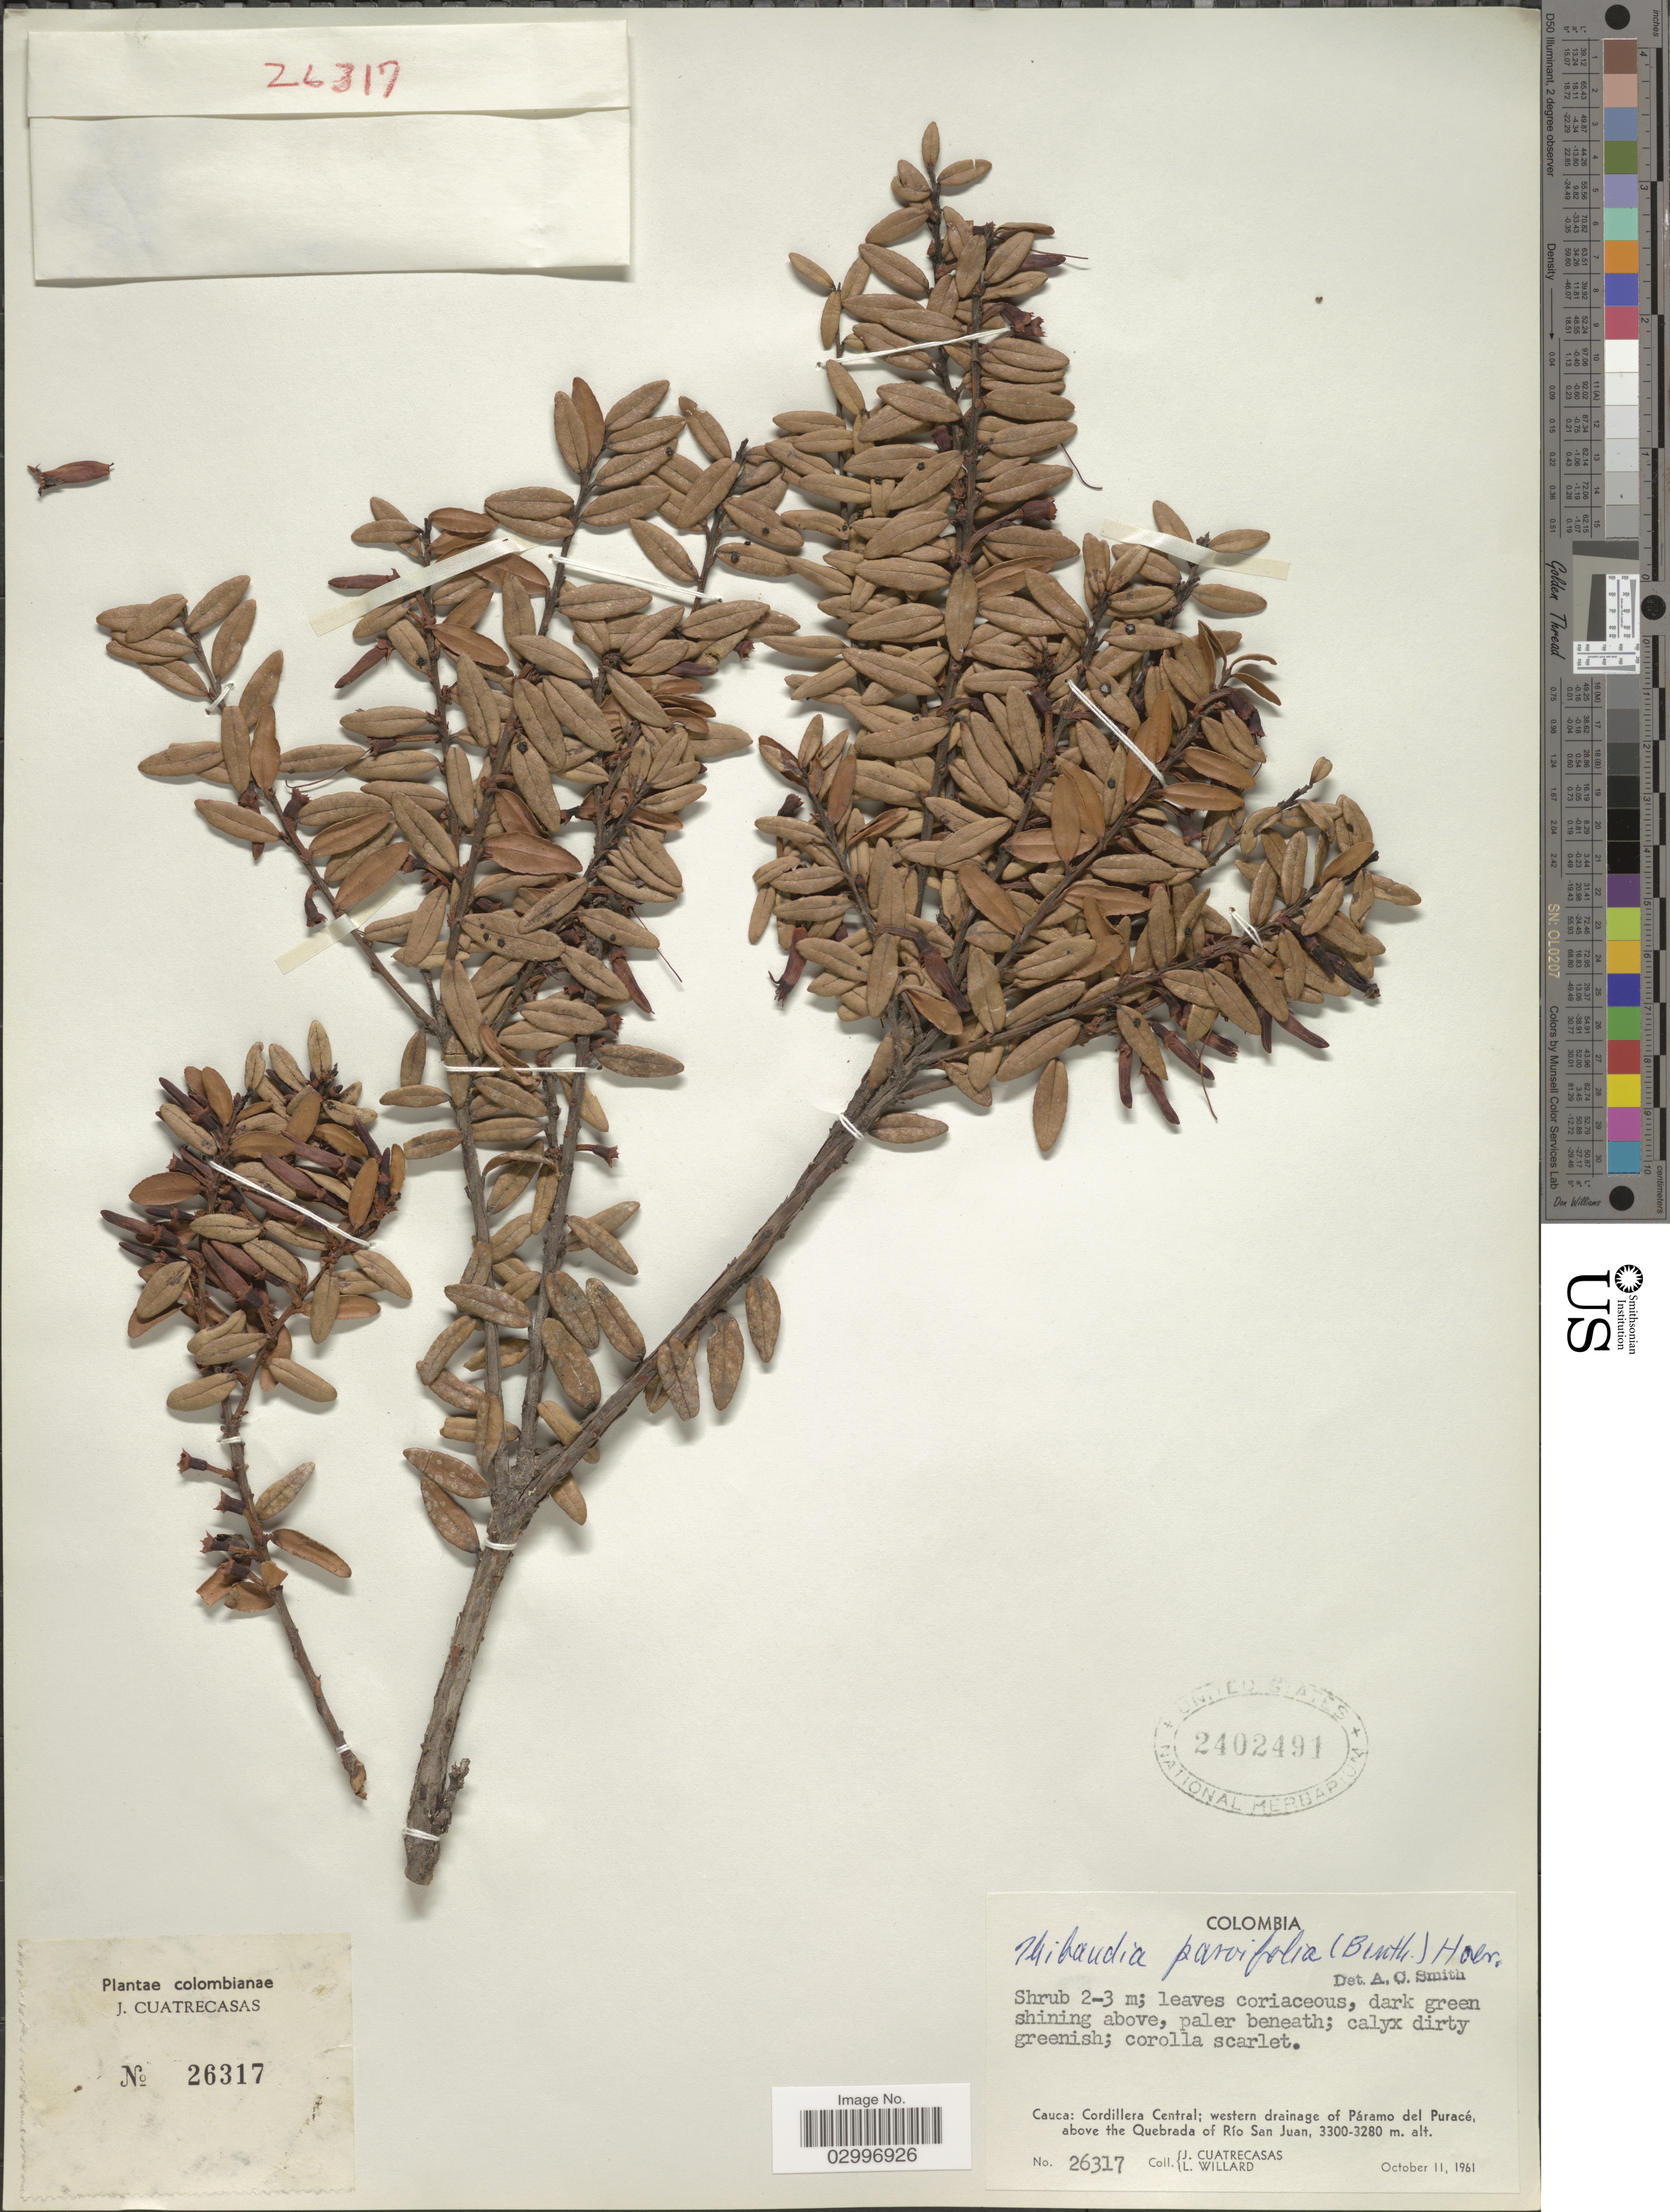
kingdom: Plantae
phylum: Tracheophyta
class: Magnoliopsida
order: Ericales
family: Ericaceae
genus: Thibaudia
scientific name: Thibaudia parvifolia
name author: (Benth.) Hoerold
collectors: J. Cuatrecasas & L. Willard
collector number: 26317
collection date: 1961-02-11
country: Colombia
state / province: Cauca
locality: Cauca: Cordillera Central; western drainage of Páramo del Puracé, above the Quebrada of Río San Juan.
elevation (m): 3280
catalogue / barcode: US 2402491